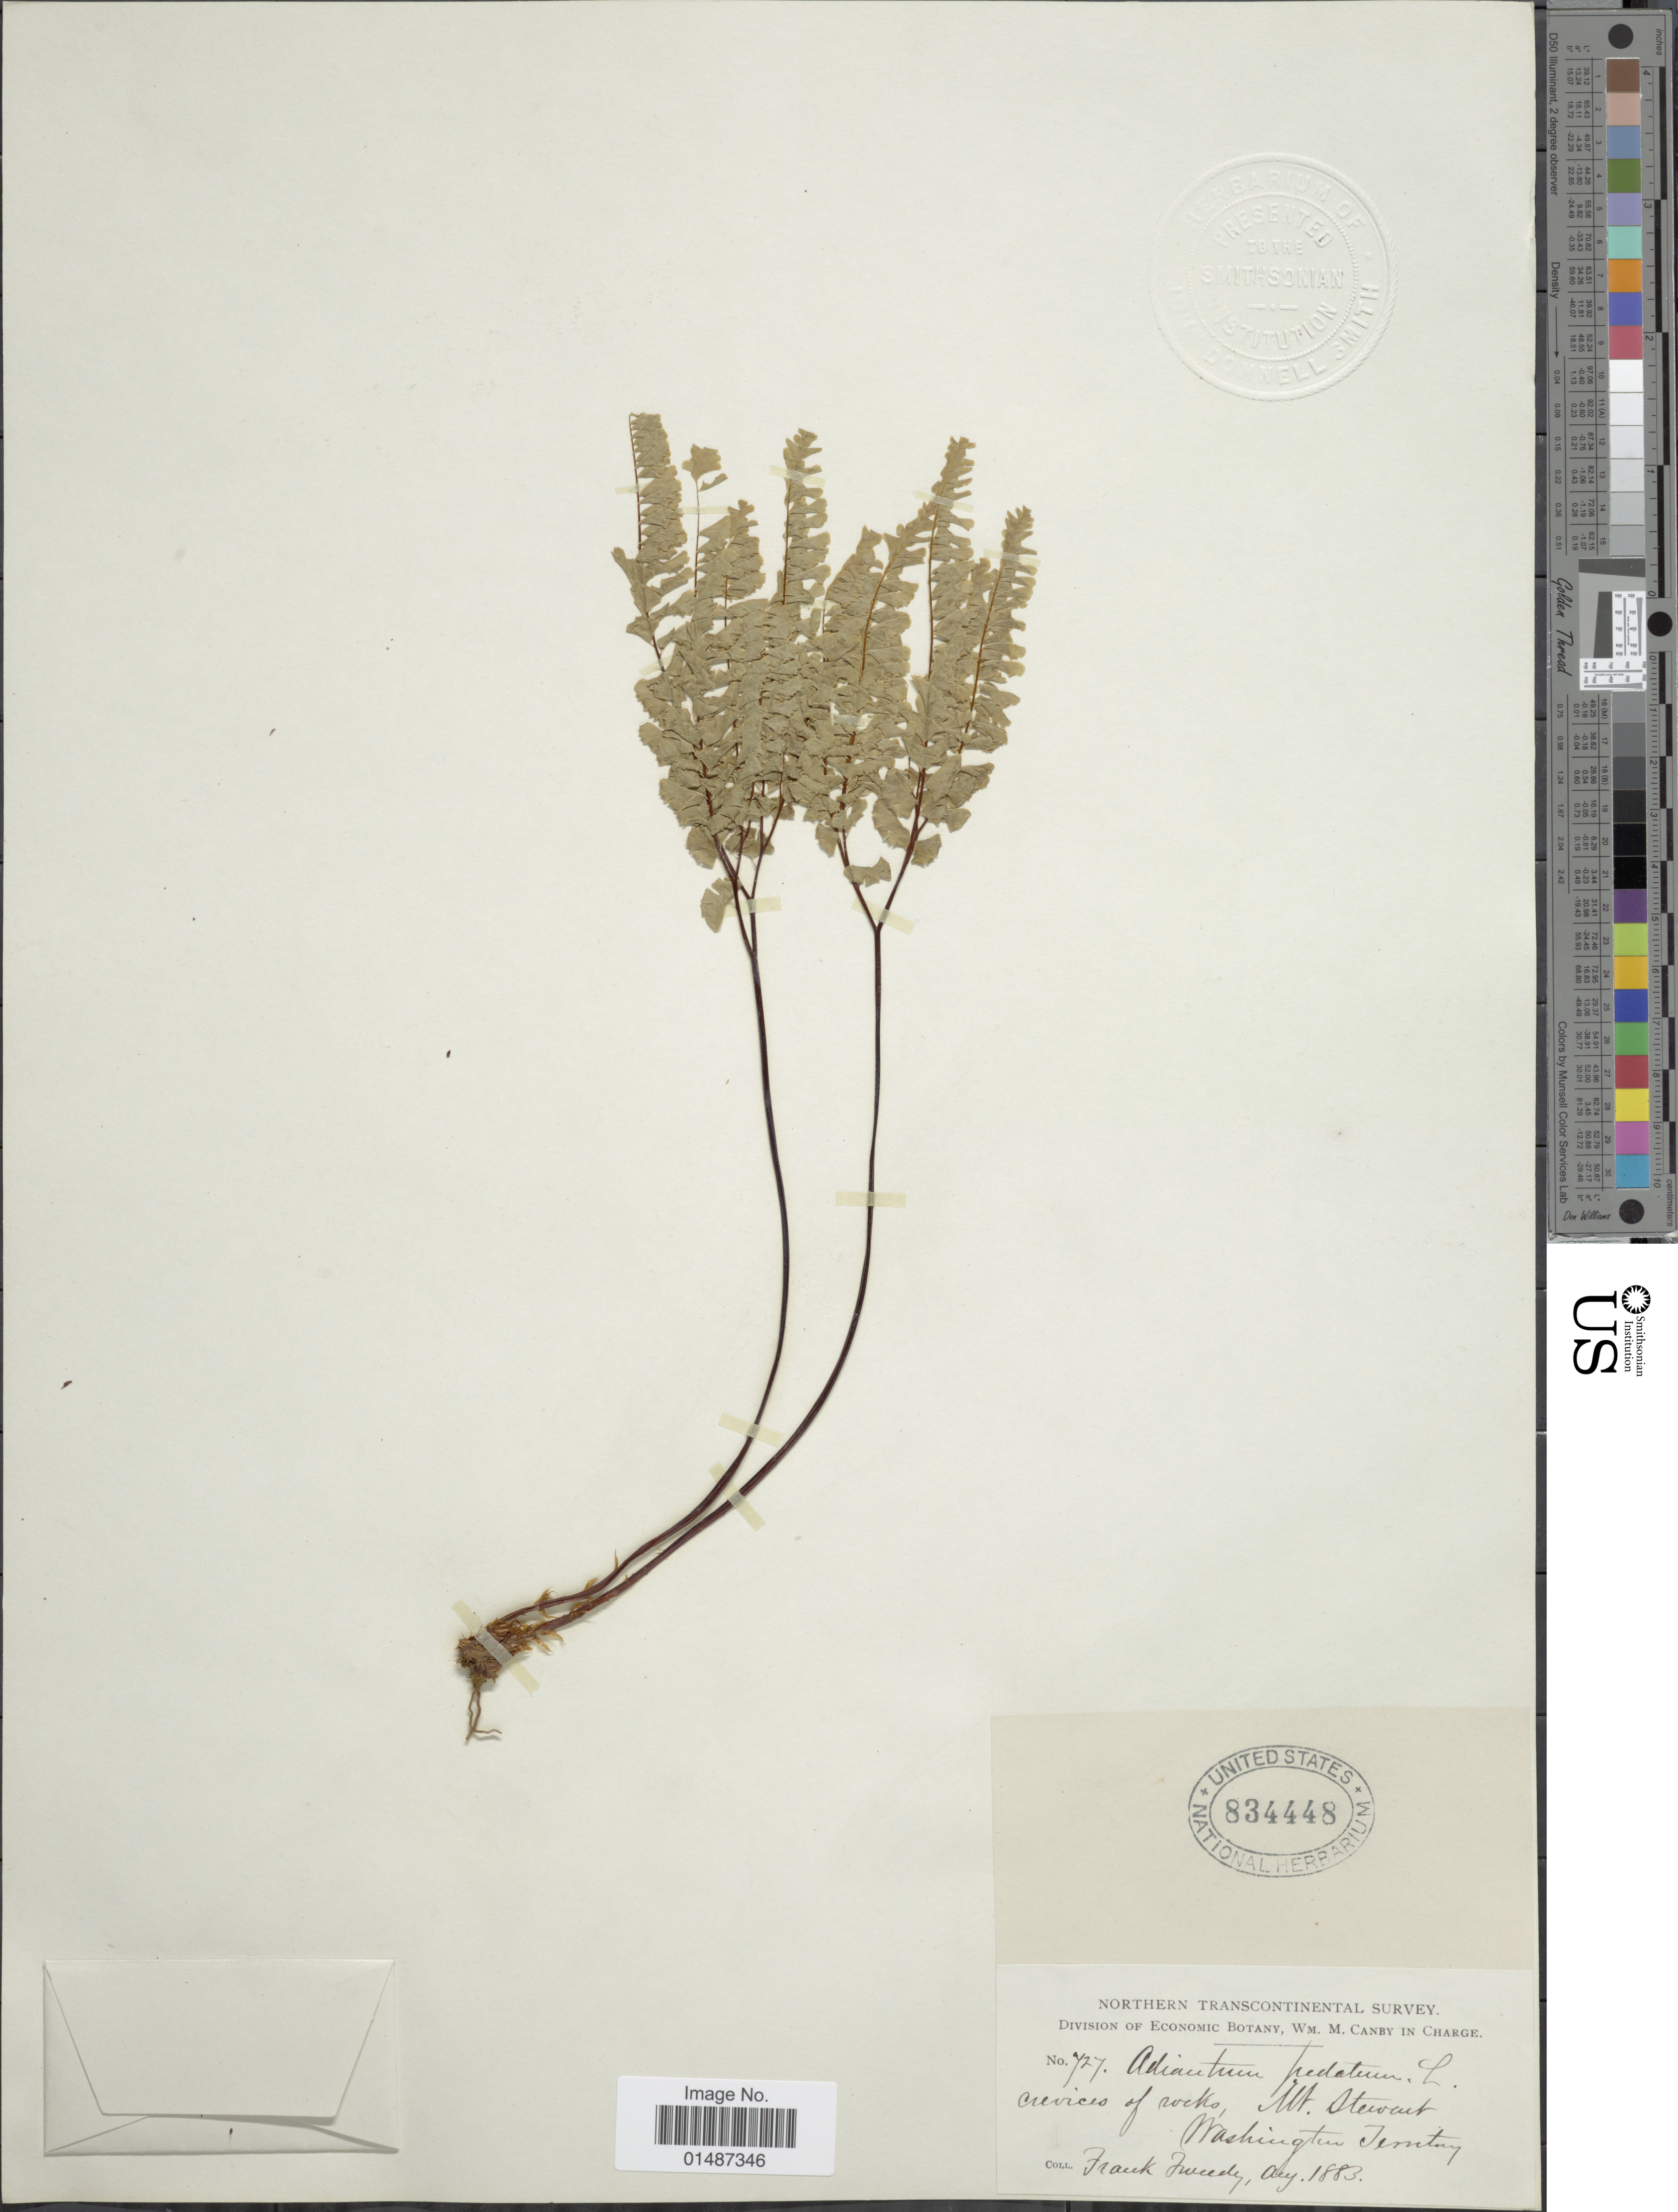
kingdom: Plantae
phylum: Tracheophyta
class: Polypodiopsida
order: Polypodiales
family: Pteridaceae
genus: Adiantum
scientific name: Adiantum pedatum subsp. calderi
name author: Cody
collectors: F. Tweedy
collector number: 727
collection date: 1883-08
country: United States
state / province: Washington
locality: Crevices of rocks, Mt. Stewart, Washington Territory.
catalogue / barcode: US 834448